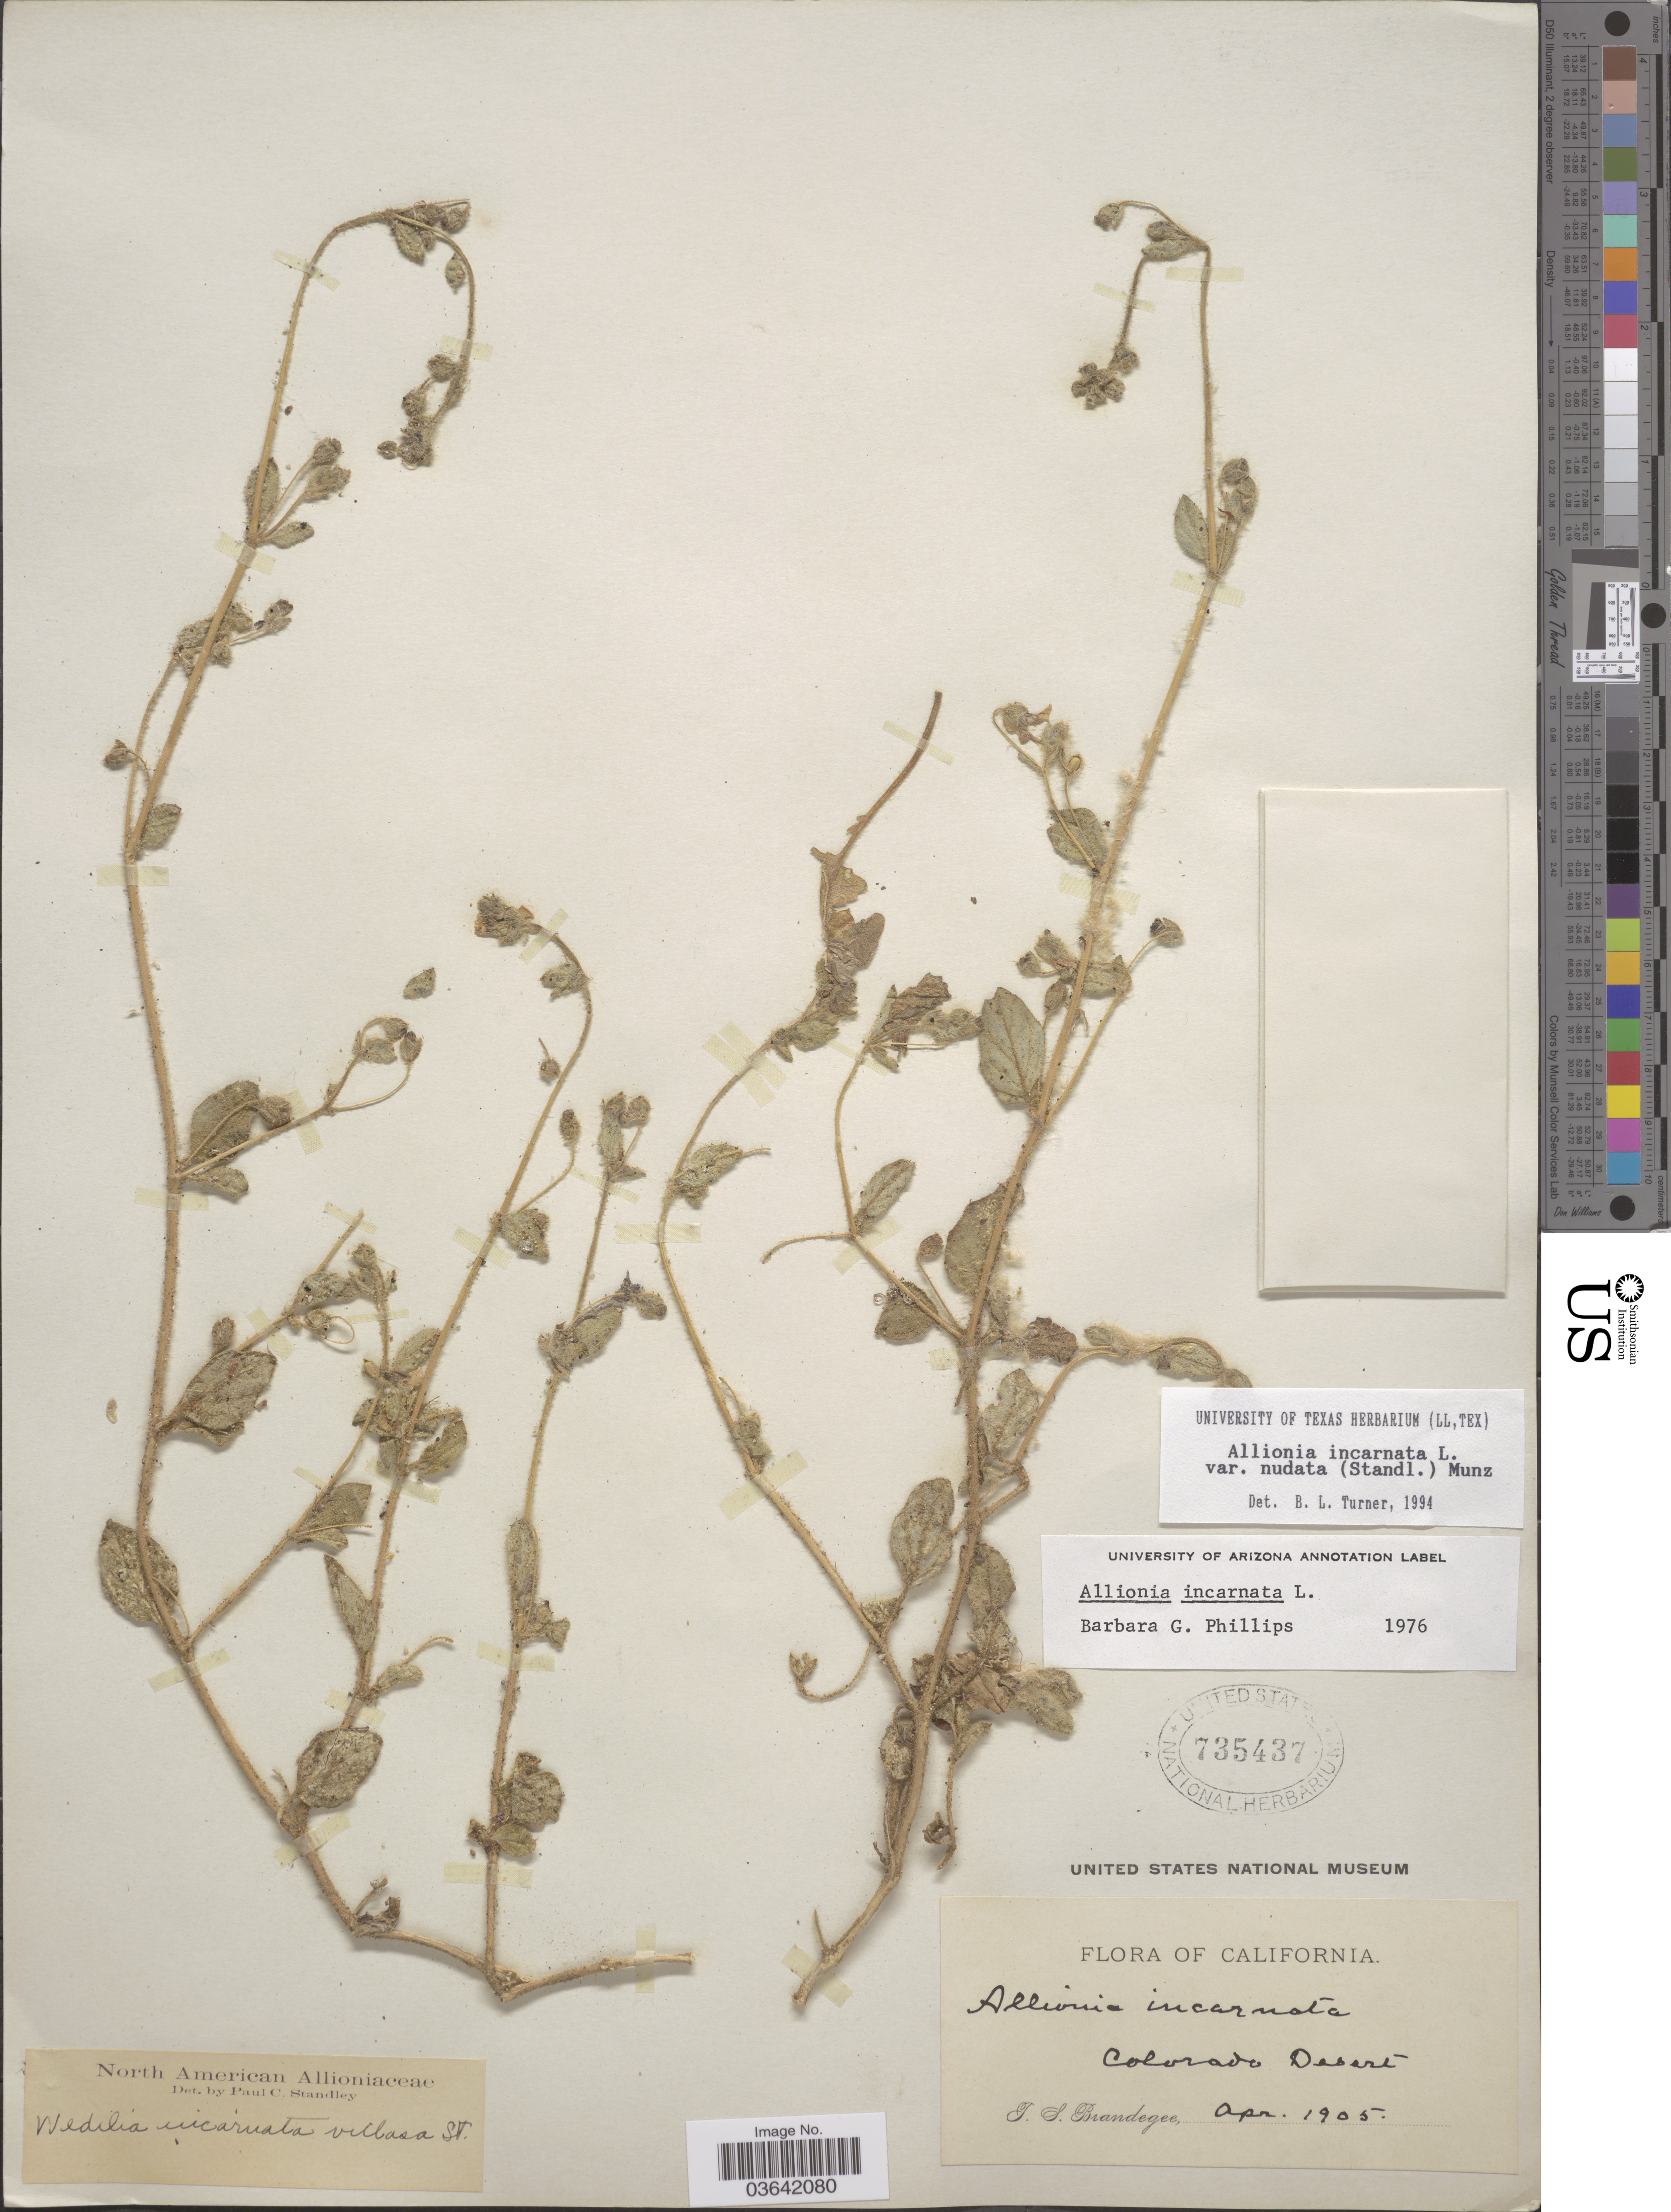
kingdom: Plantae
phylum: Tracheophyta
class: Magnoliopsida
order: Caryophyllales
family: Nyctaginaceae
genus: Allionia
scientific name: Allionia incarnata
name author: L.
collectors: T. S. Brandegee (herbarium)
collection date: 1905-04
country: United States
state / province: California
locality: Colorado Desert.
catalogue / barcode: US 735437